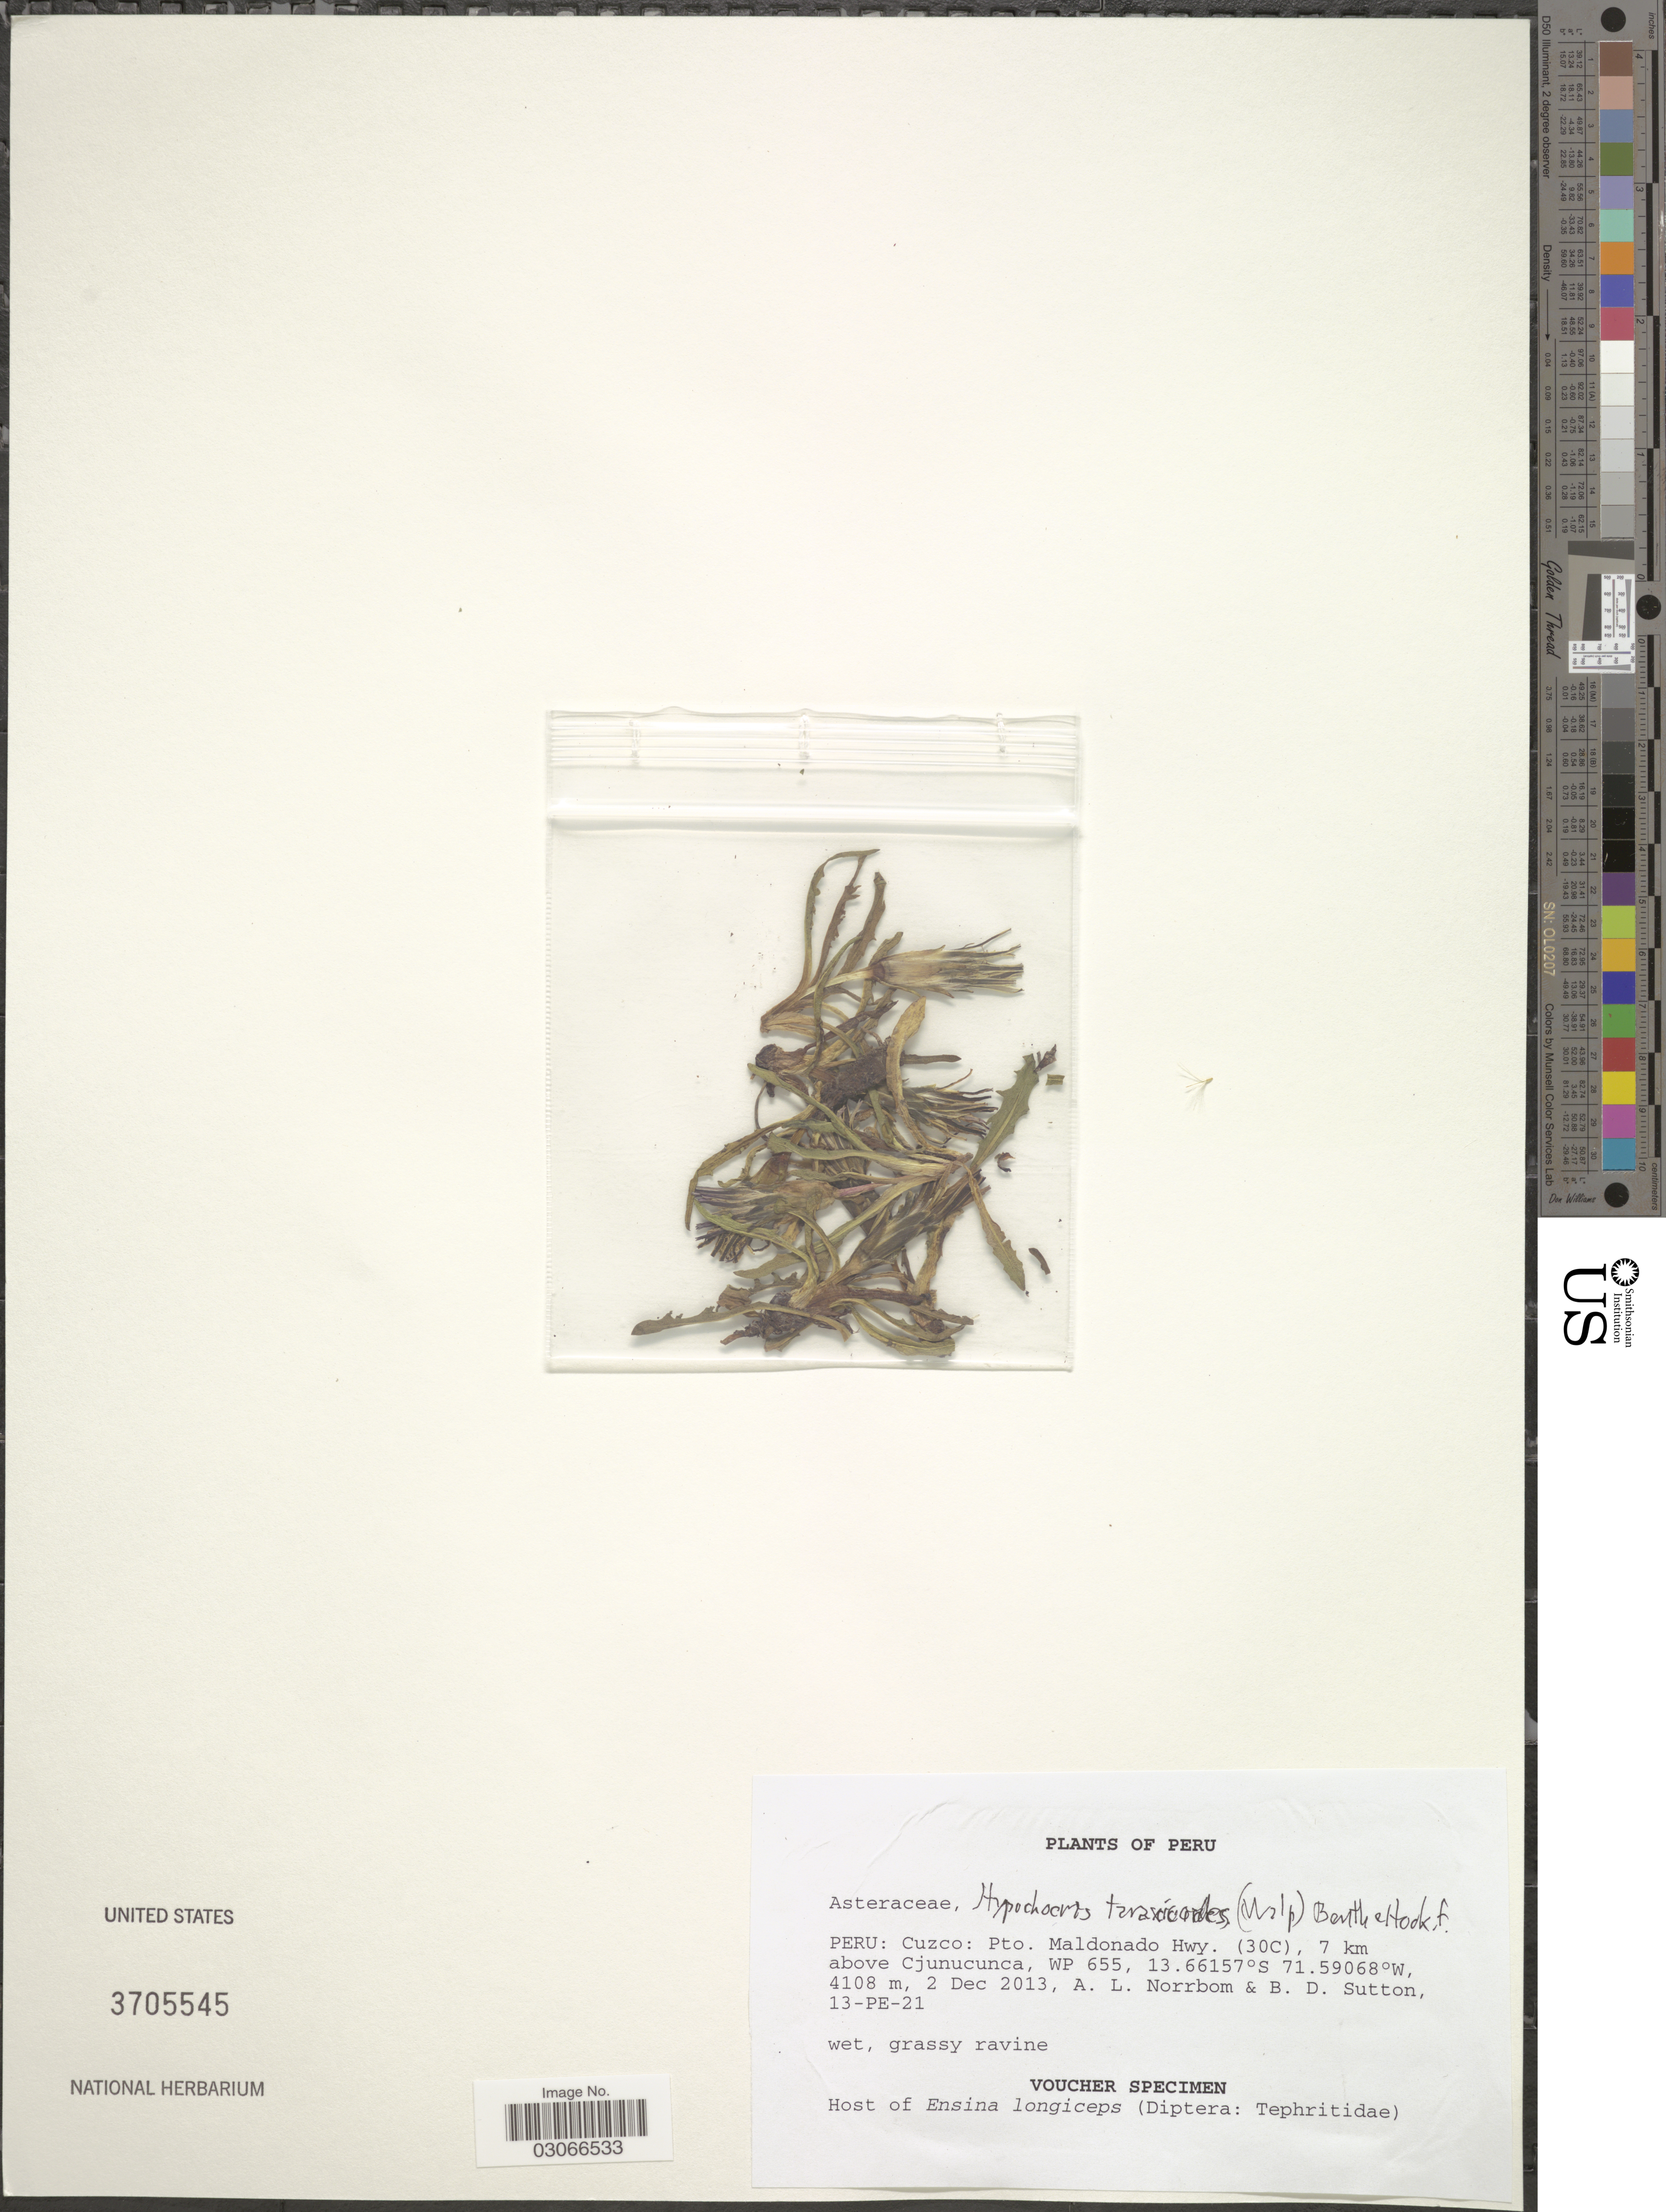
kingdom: Plantae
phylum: Tracheophyta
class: Magnoliopsida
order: Asterales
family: Asteraceae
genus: Hypochaeris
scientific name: Hypochaeris taraxacoides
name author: Ball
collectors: A. L. Norrbom & B. Sutton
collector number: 13-PE-21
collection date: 2013-12-02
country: Peru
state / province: Cusco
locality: Cuzco: Pto. Maldonado Hwy. (30C), 7 km above Cjunucunca, WP 655.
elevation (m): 4108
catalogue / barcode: US 3705545